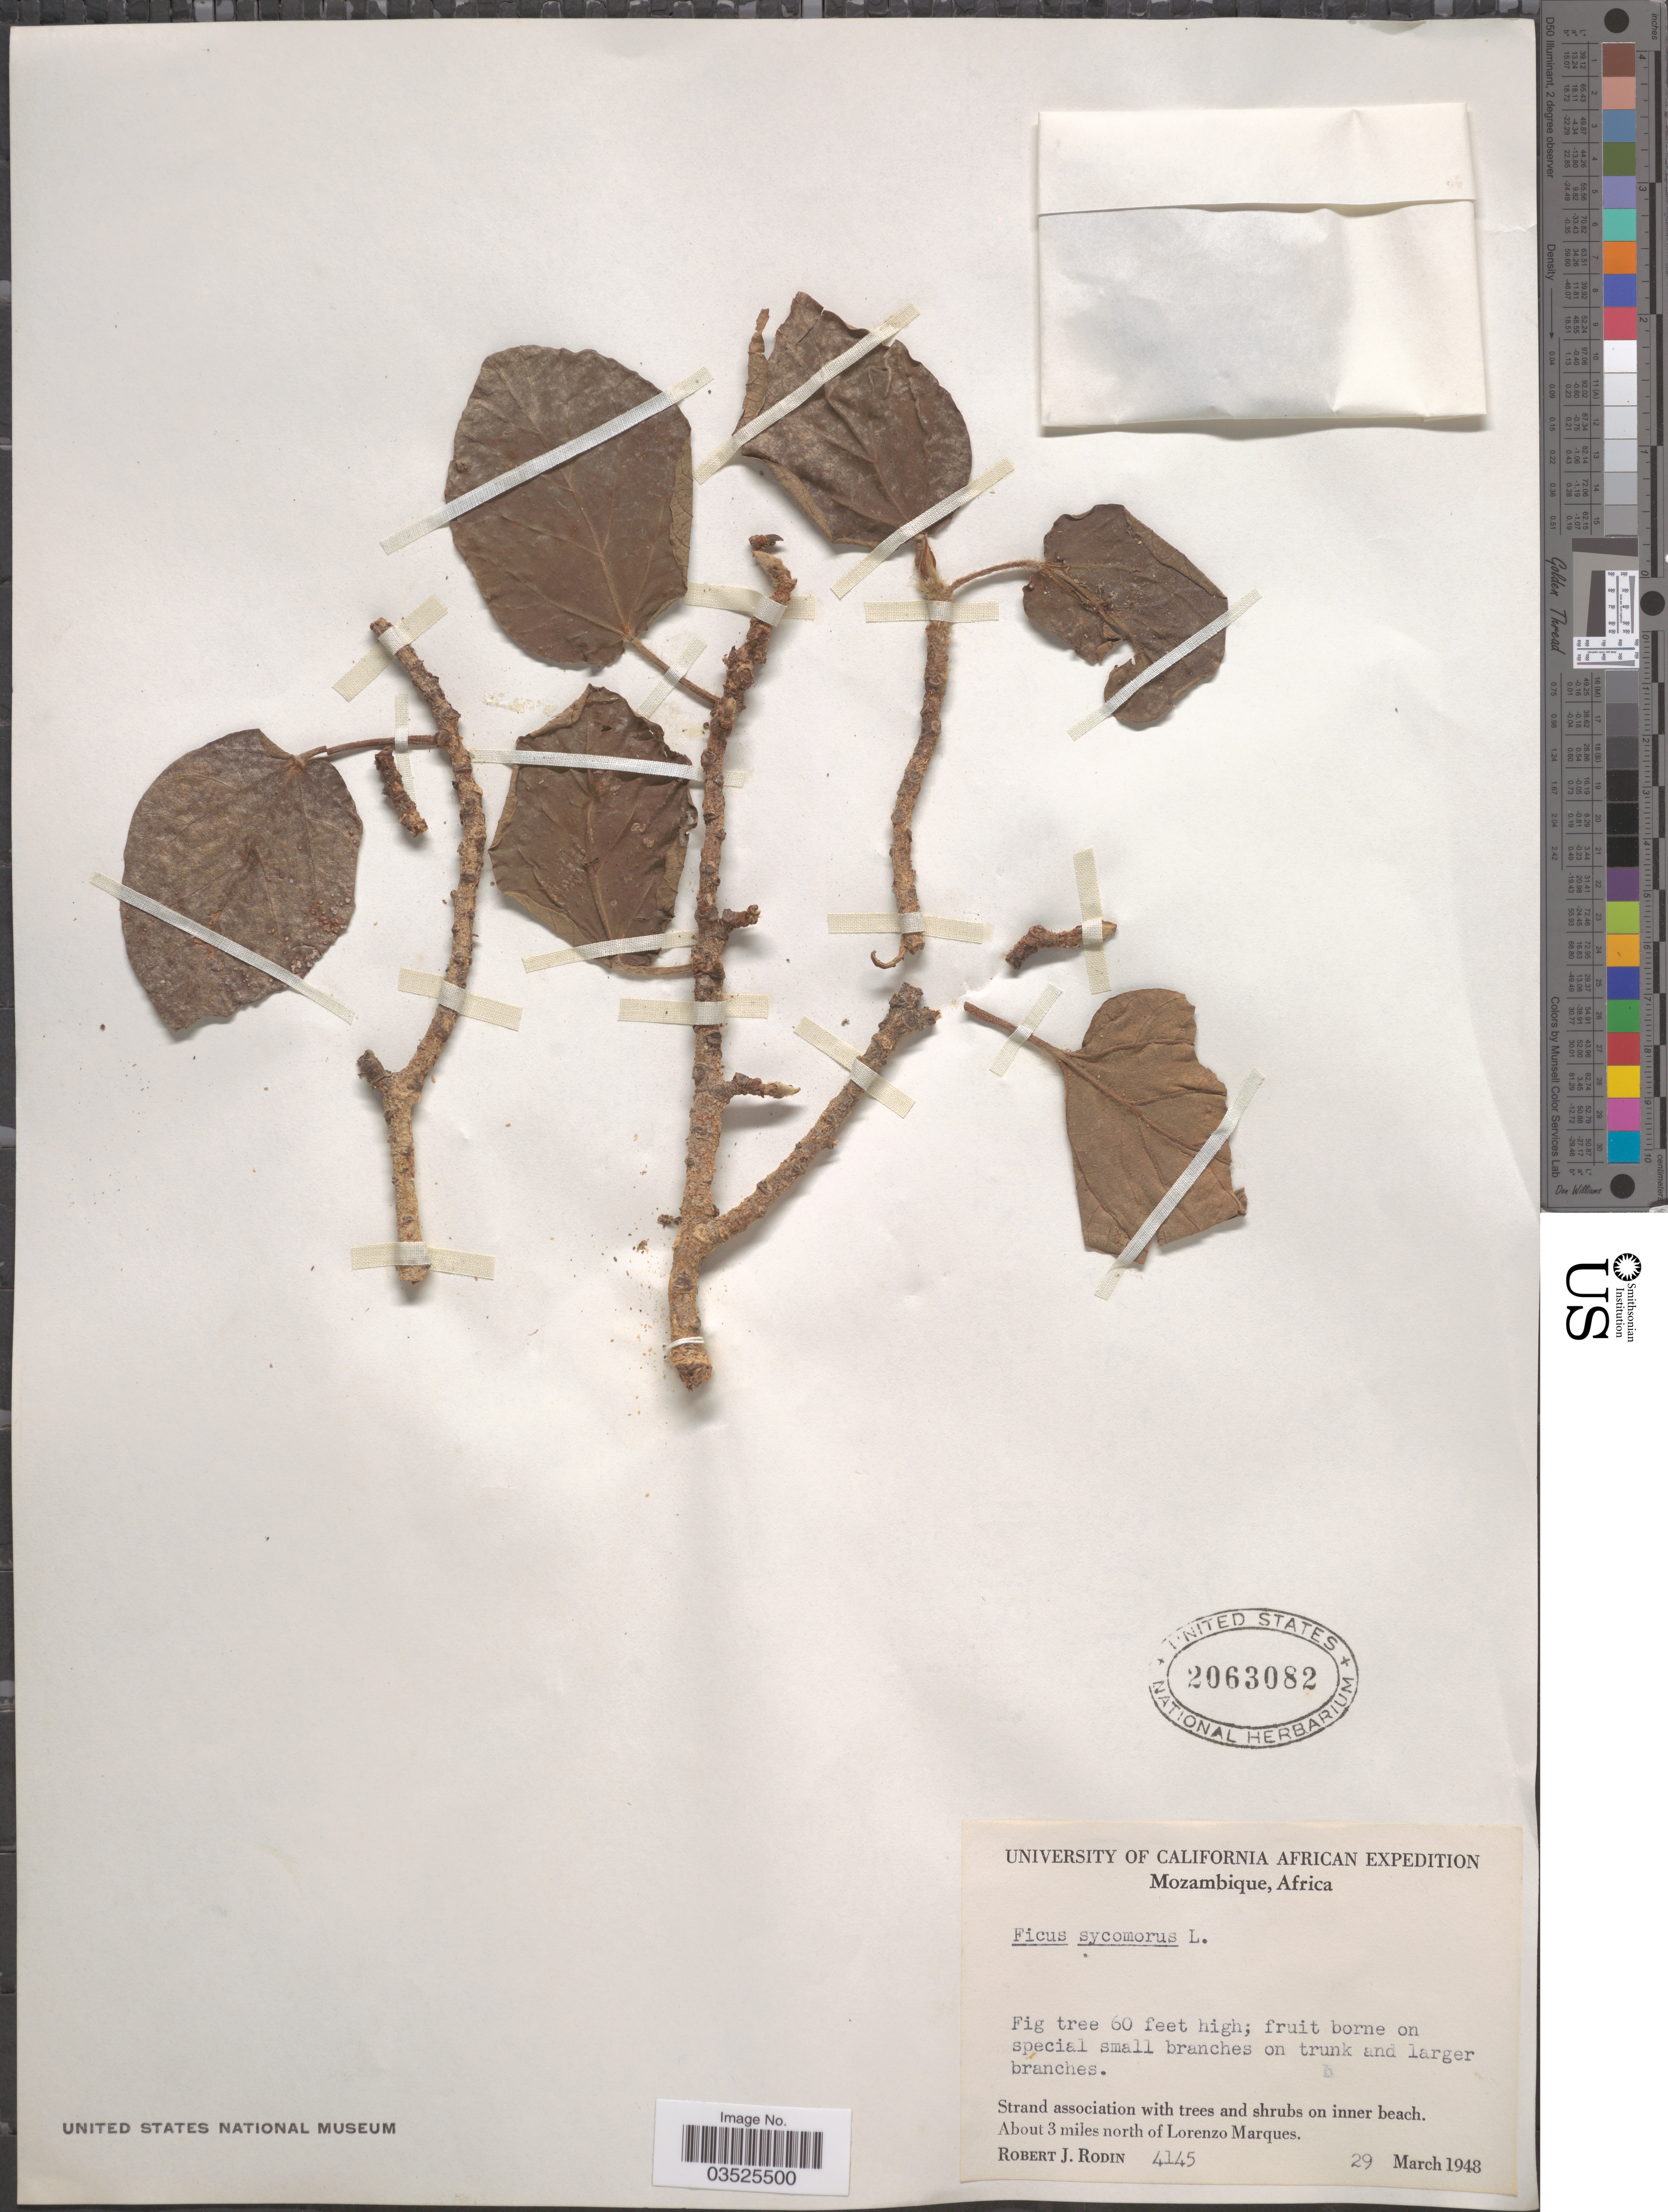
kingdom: Plantae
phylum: Tracheophyta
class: Magnoliopsida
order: Rosales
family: Moraceae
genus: Ficus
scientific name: Ficus sycomorus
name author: L.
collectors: R. J. Rodin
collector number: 4145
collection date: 1948-03-29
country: Mozambique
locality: About 3 miles north of Lorenzo Marques.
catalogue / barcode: US 2063082